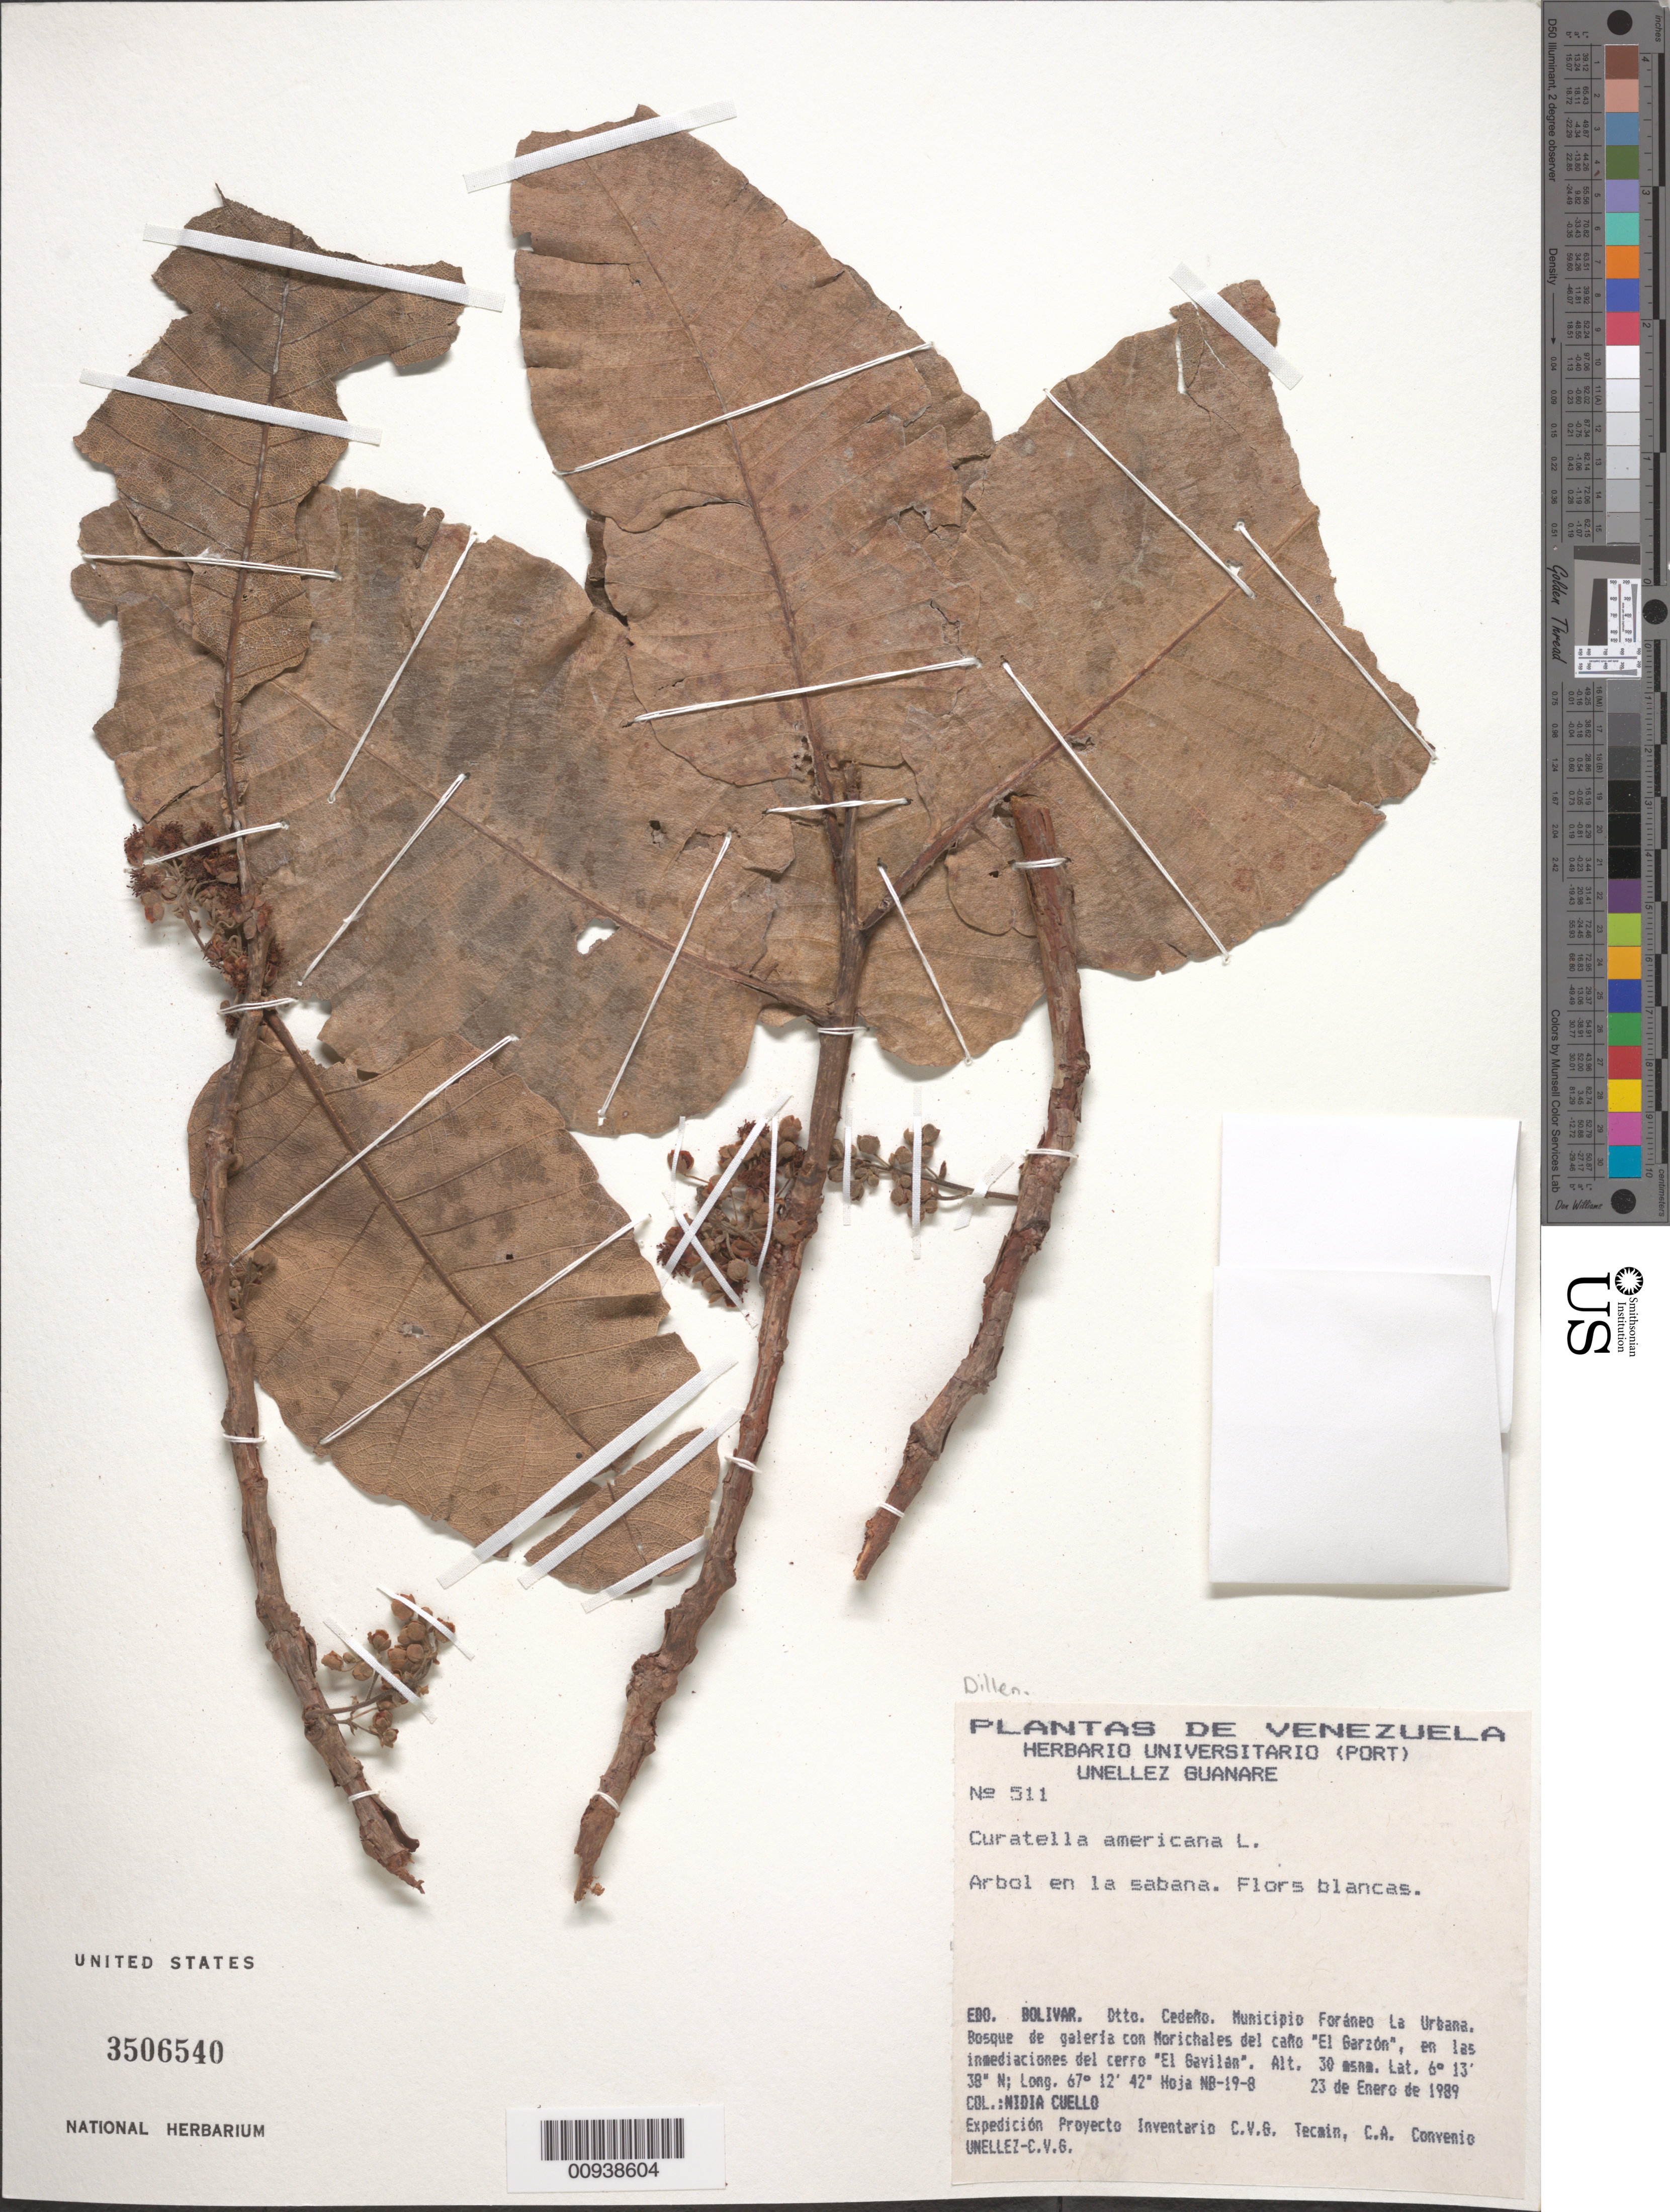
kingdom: Plantae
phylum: Tracheophyta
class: Magnoliopsida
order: Dilleniales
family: Dilleniaceae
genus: Curatella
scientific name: Curatella americana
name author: L.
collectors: N. L. Cuello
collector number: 511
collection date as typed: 23-Jan-89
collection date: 1989-01-23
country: Venezuela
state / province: Bolívar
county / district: Cedeño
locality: Mun. Foráneo La Urbana, Caño "El Garzón", en las inmediacioines del cerro "El Gavilan"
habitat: Savanna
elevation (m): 30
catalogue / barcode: US 3506540